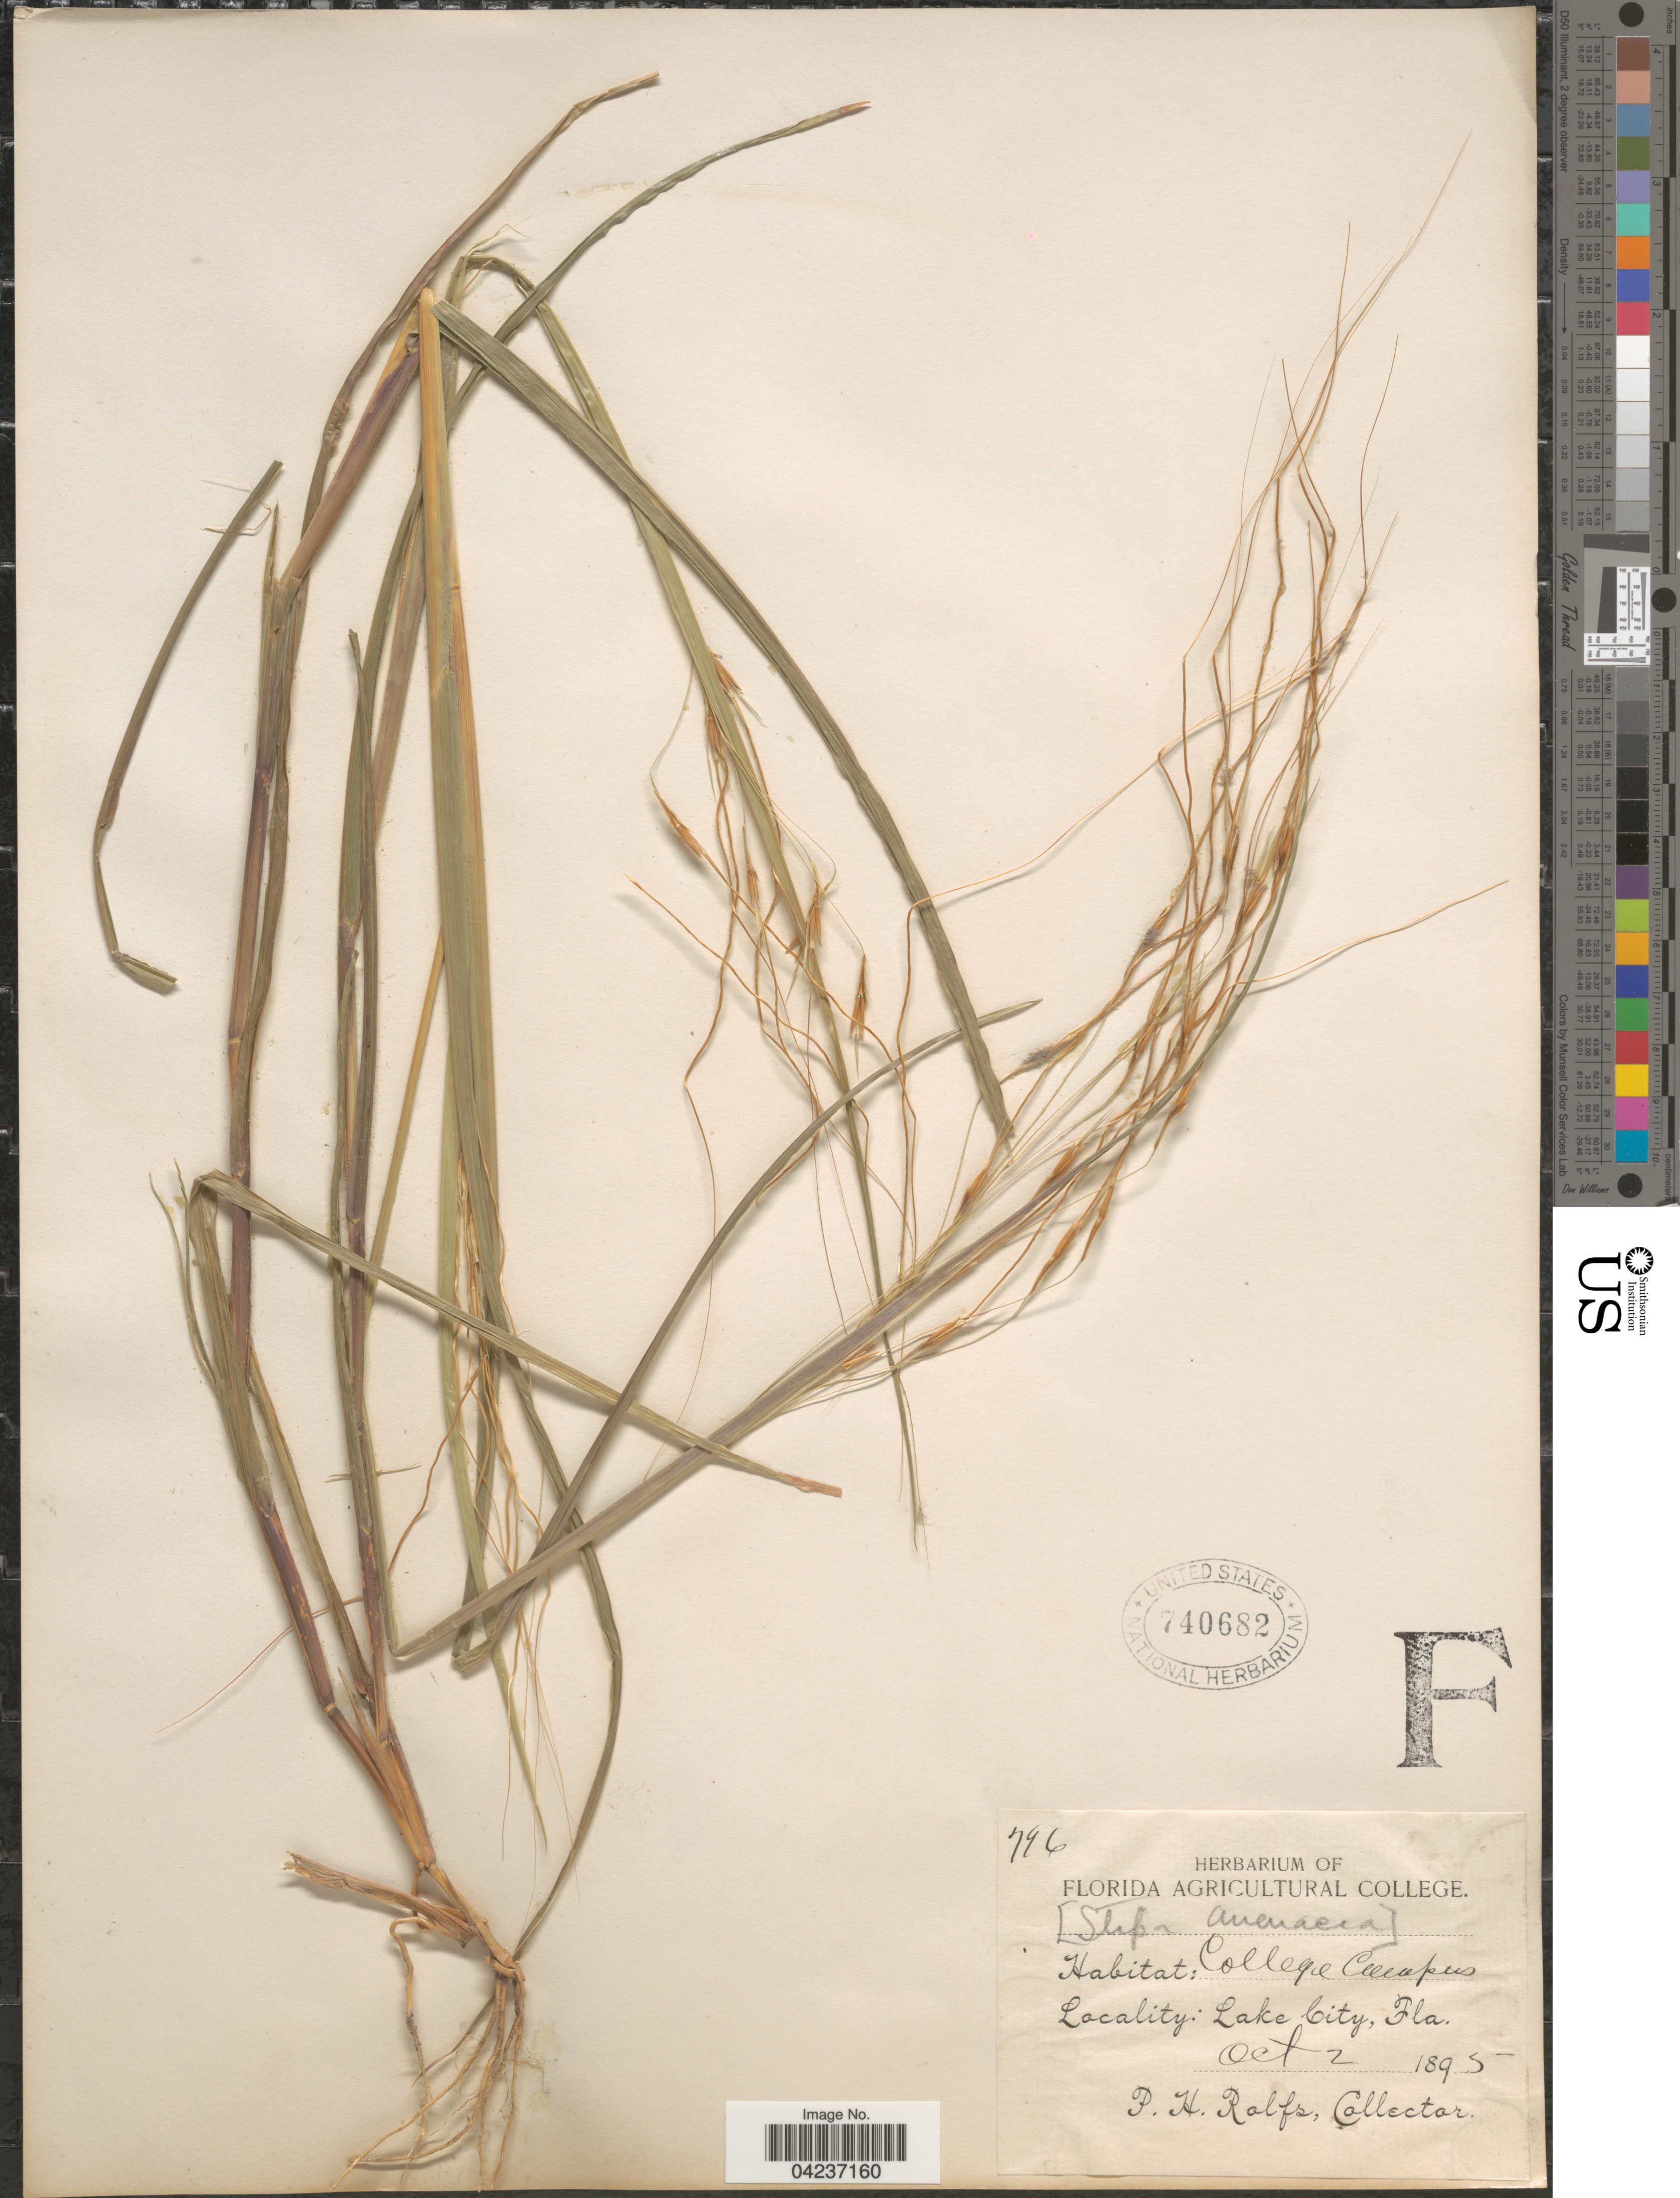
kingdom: Plantae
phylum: Tracheophyta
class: Liliopsida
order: Poales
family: Poaceae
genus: Chrysopogon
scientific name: Chrysopogon pauciflorus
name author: (Chapm.) Benth. ex Vasey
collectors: P. H. Rolfs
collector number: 796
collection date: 1895-10-02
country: United States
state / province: Florida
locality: Lake City.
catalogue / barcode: US 740682